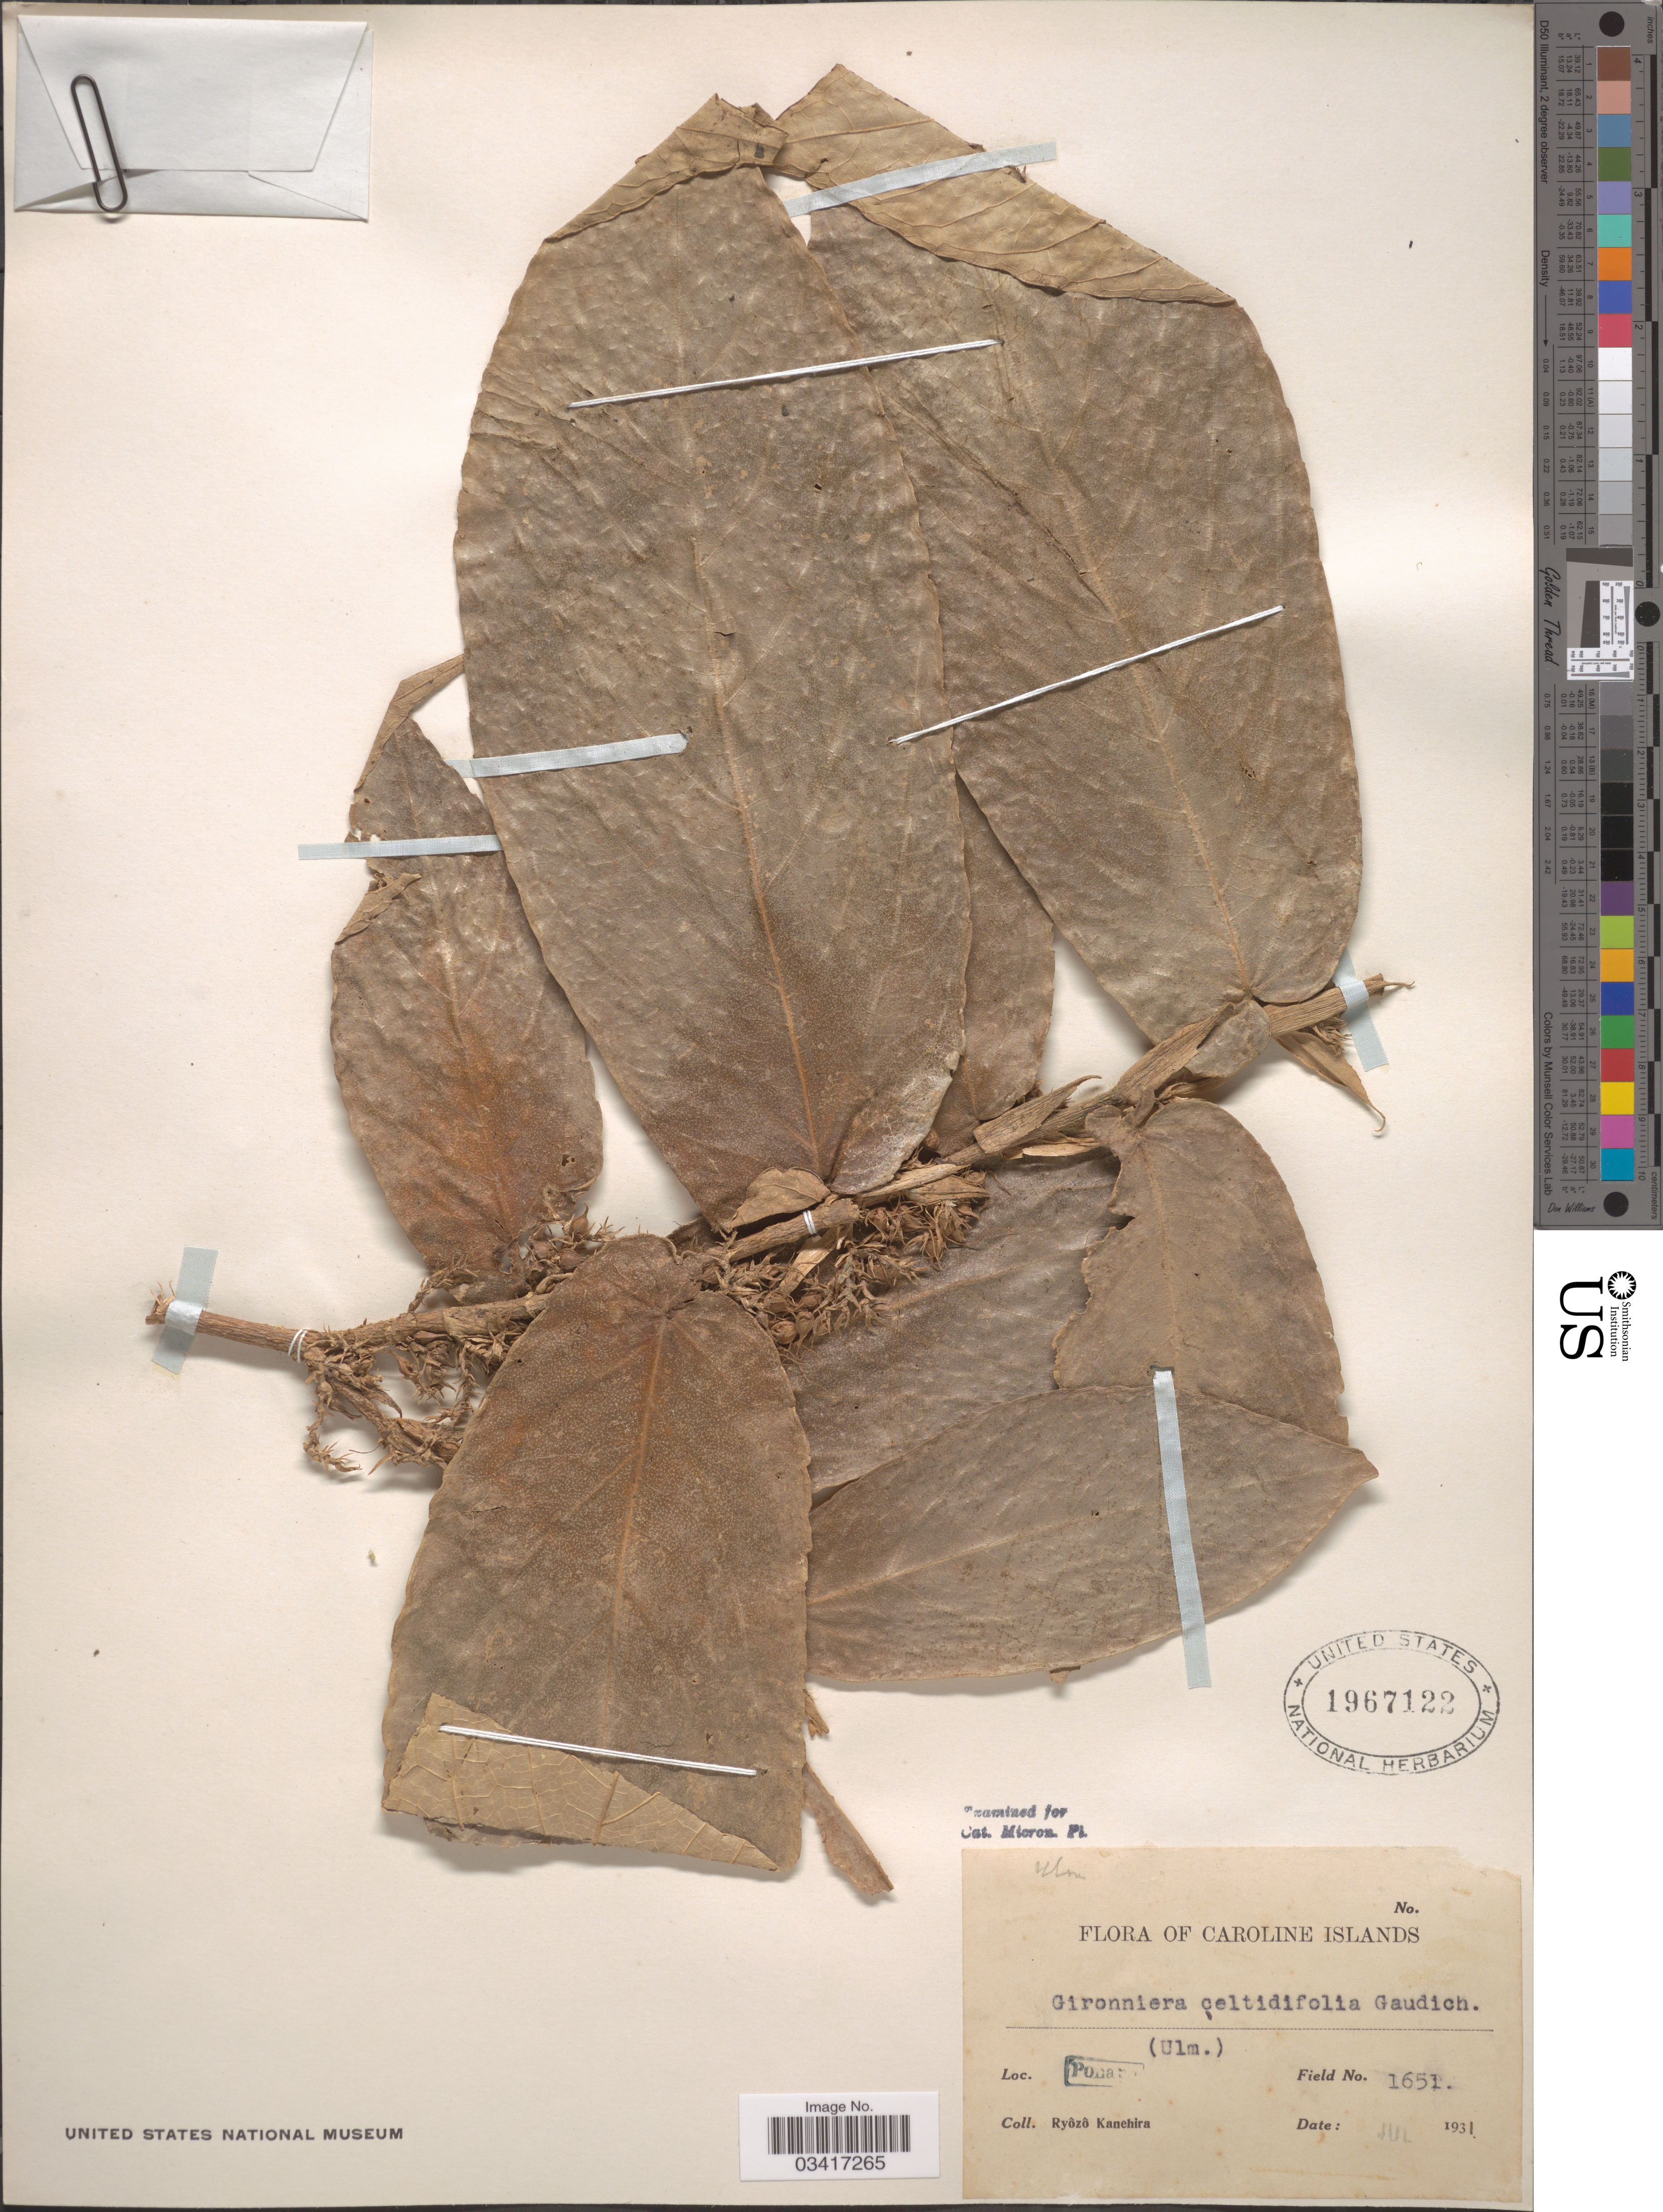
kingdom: Plantae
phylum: Tracheophyta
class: Magnoliopsida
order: Rosales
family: Cannabaceae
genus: Gironniera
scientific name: Gironniera celtidifolia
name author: Gaudich.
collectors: R. Kanehira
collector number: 1651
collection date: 1931-07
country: Micronesia, Federated States of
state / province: Pohnpei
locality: Caroline Islands. Ponape.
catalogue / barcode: US 1967122